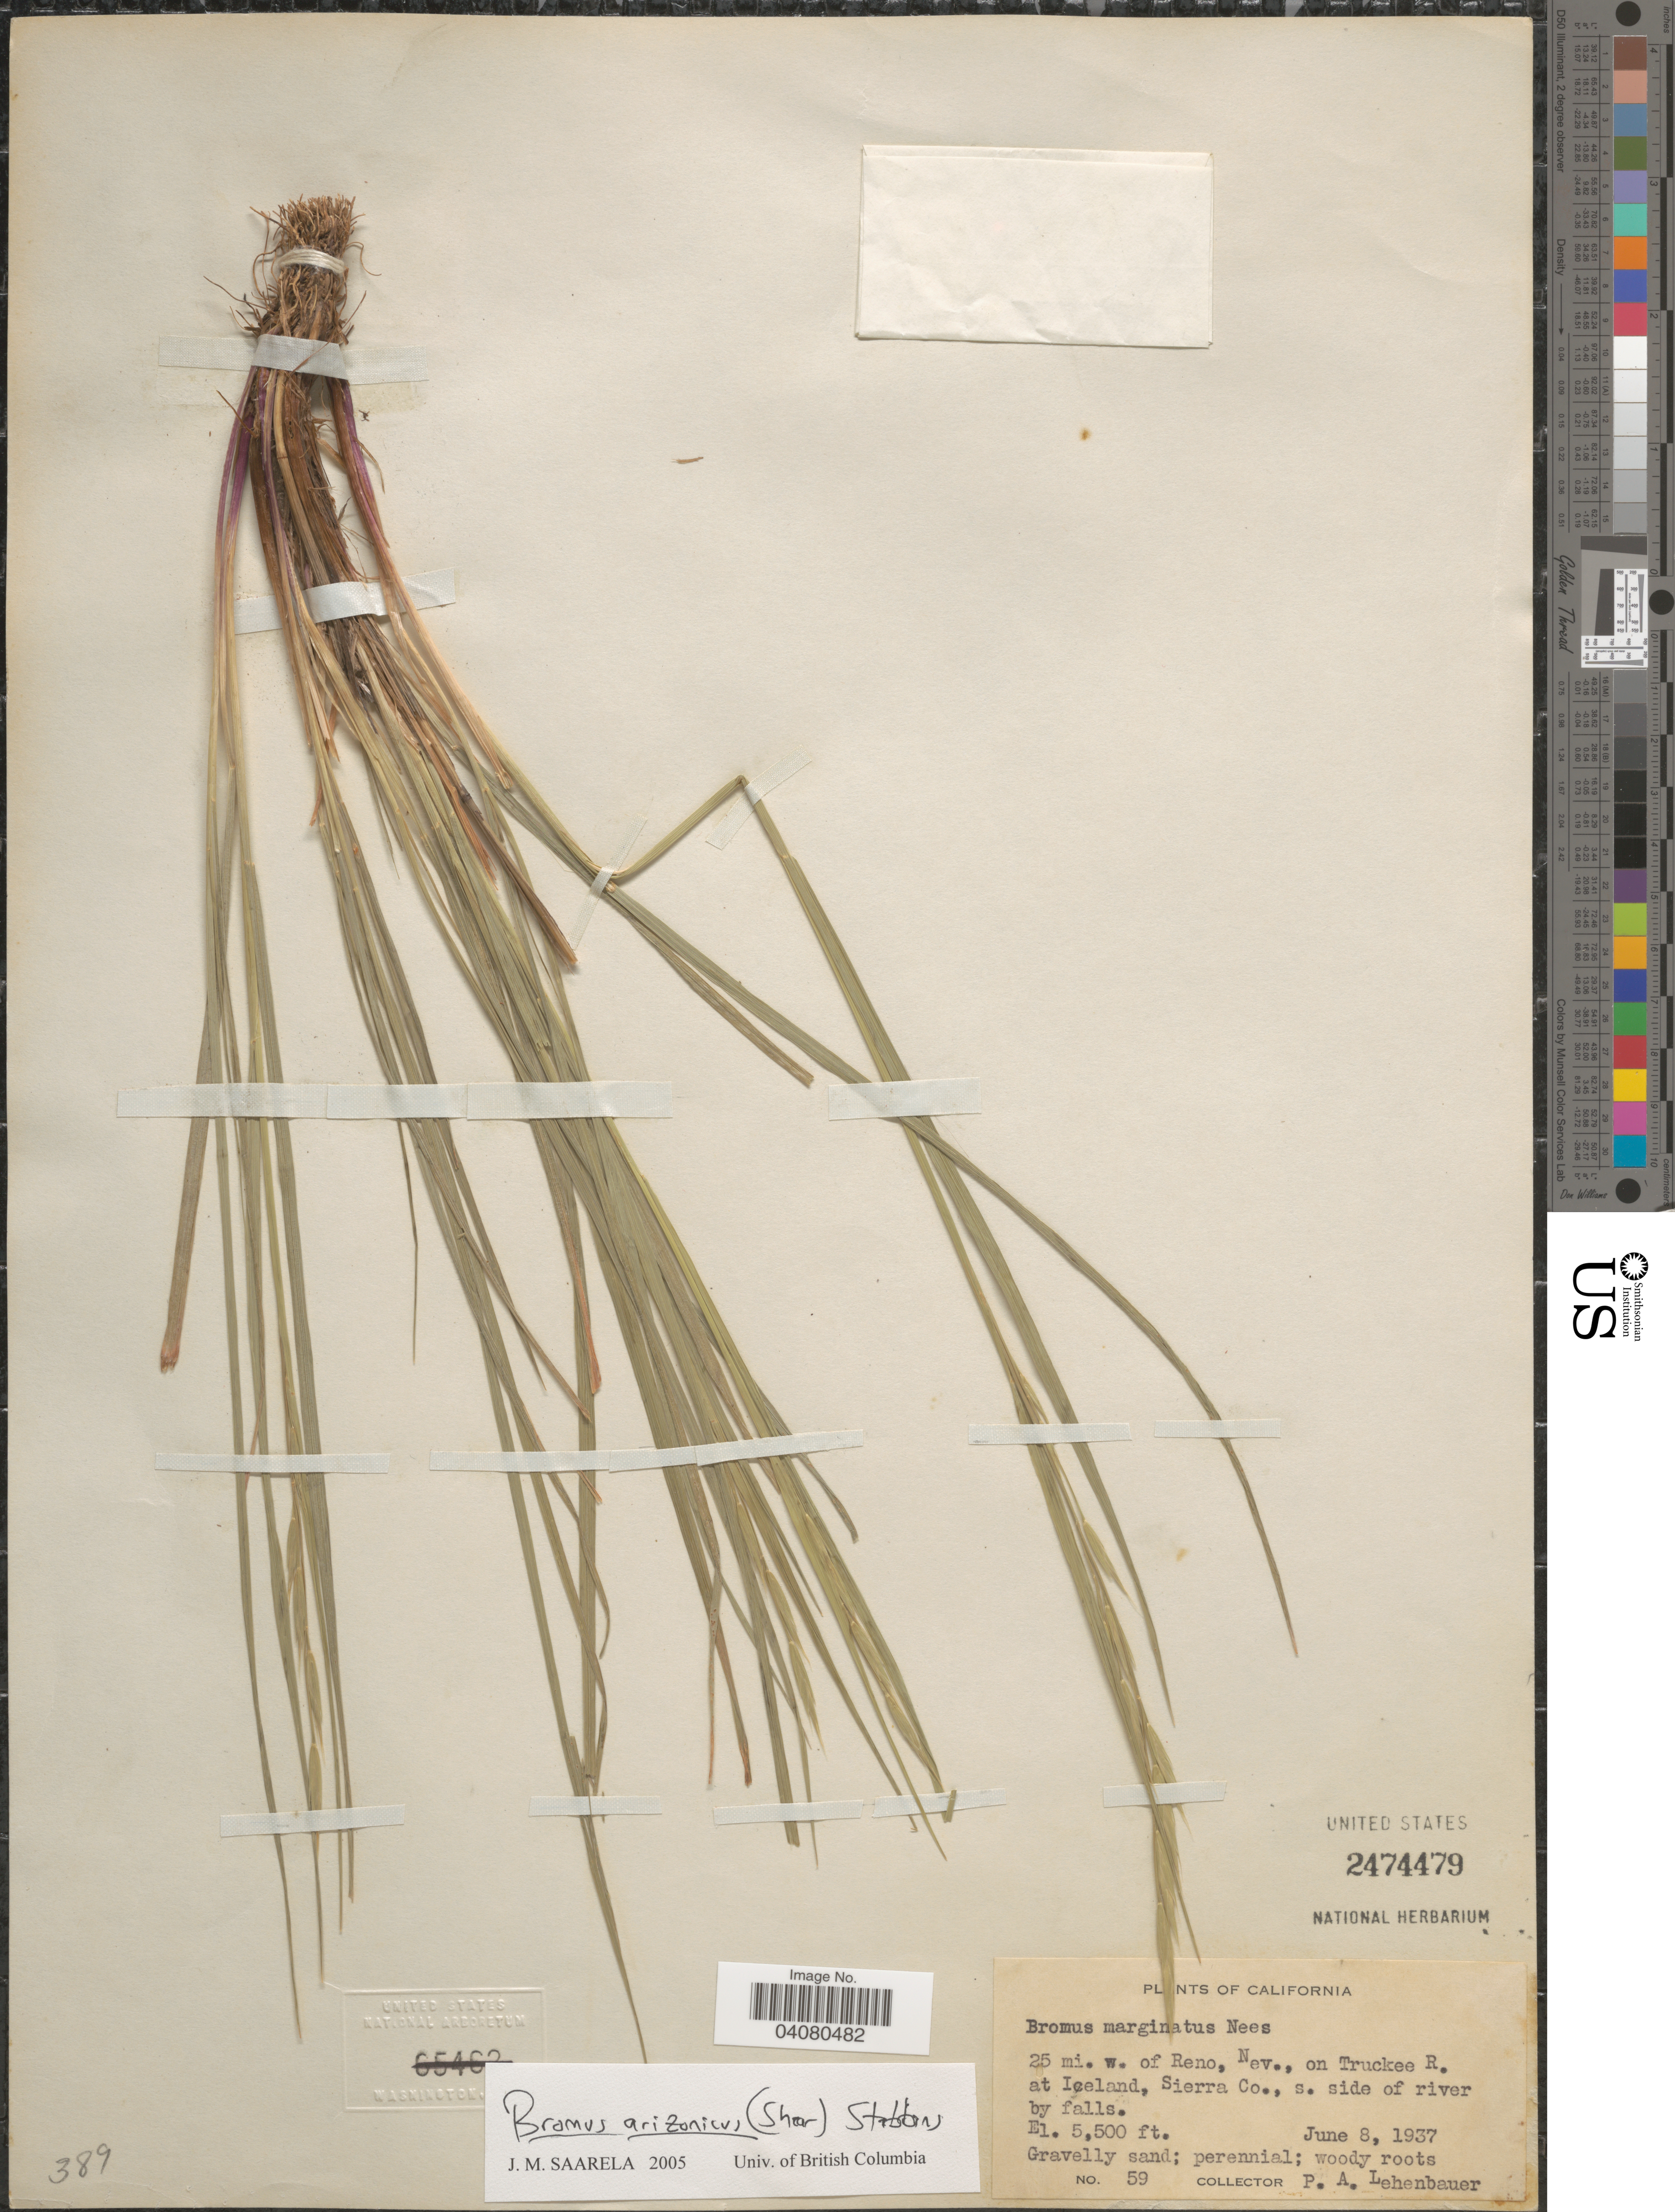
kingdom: Plantae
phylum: Tracheophyta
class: Liliopsida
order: Poales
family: Poaceae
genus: Bromus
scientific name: Bromus arenarius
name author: Labill.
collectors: P. Lehenbauer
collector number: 59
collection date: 1937-06-08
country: United States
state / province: California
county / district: Sierra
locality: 25 mi. w. of Reno, Nev., on Truckee R. at Iceland, Sierra Co., s. side of river by falls.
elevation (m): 1676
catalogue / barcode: US 2474479